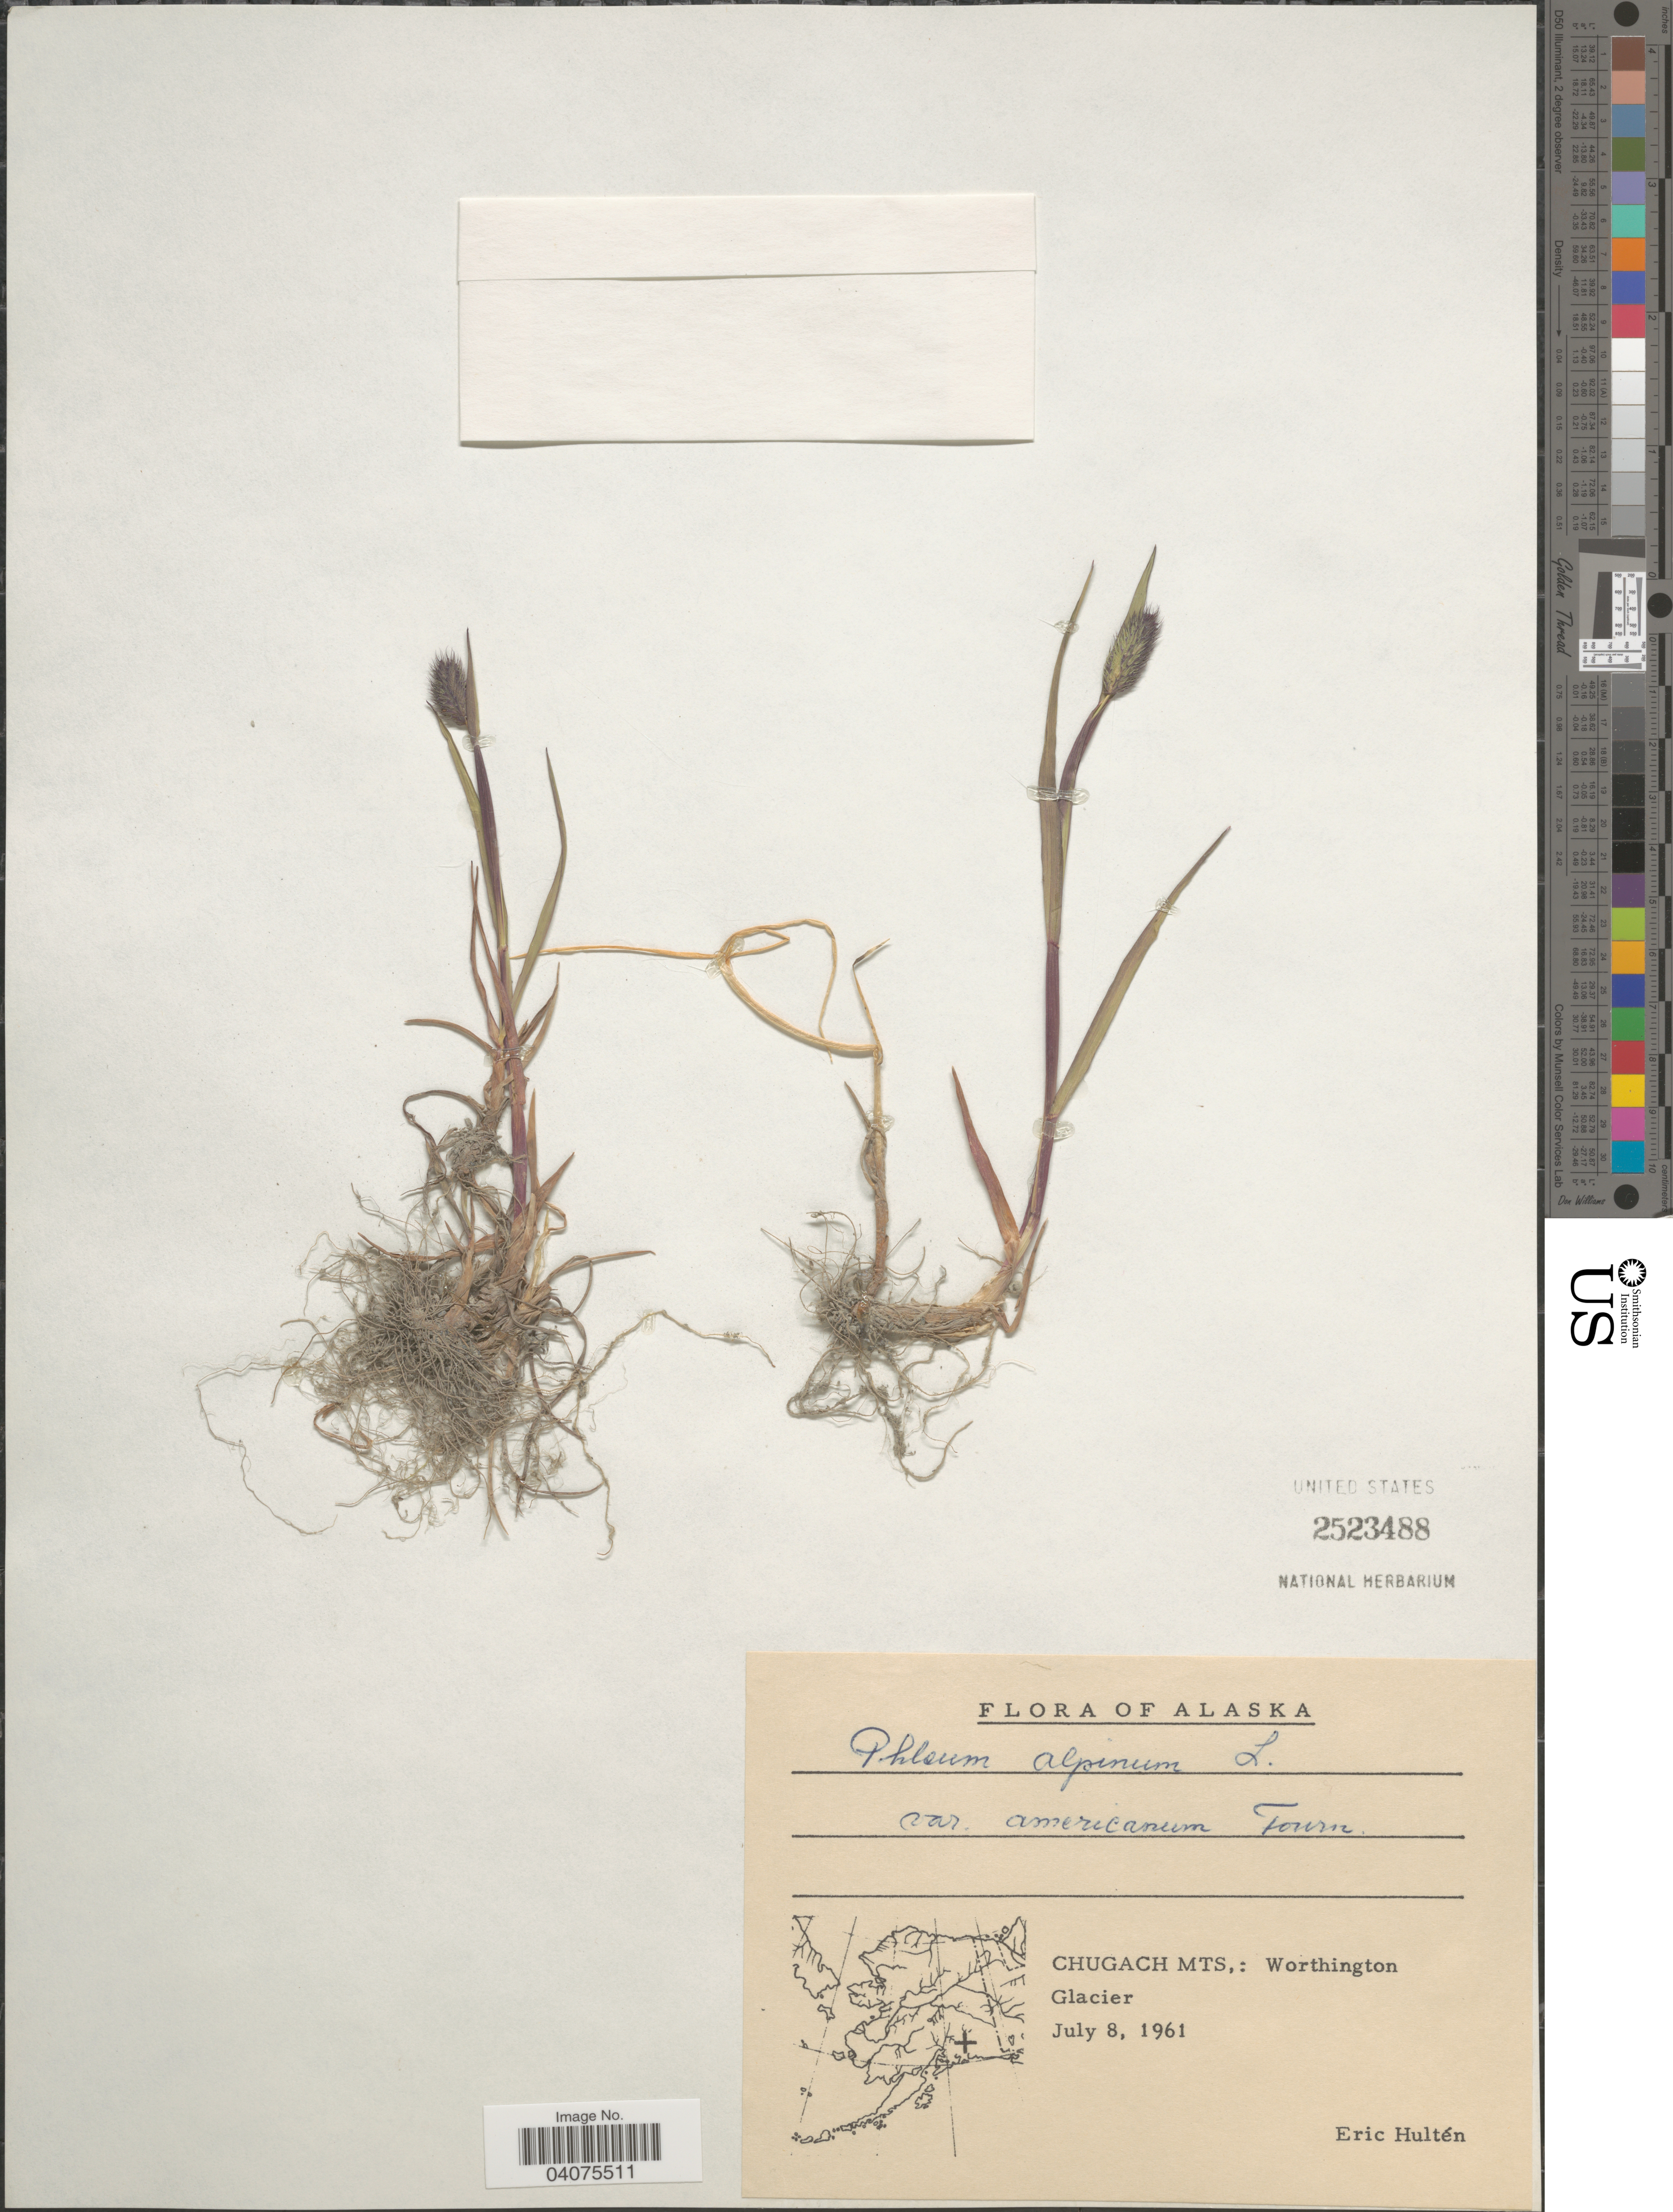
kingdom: Plantae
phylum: Tracheophyta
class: Liliopsida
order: Poales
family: Poaceae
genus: Phleum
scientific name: Phleum alpinum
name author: L.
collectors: E. G. Hultén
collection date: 1961-07-08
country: United States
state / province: Alaska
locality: Chugach Mts,: Worthington Glacier.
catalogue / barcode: US 2523488